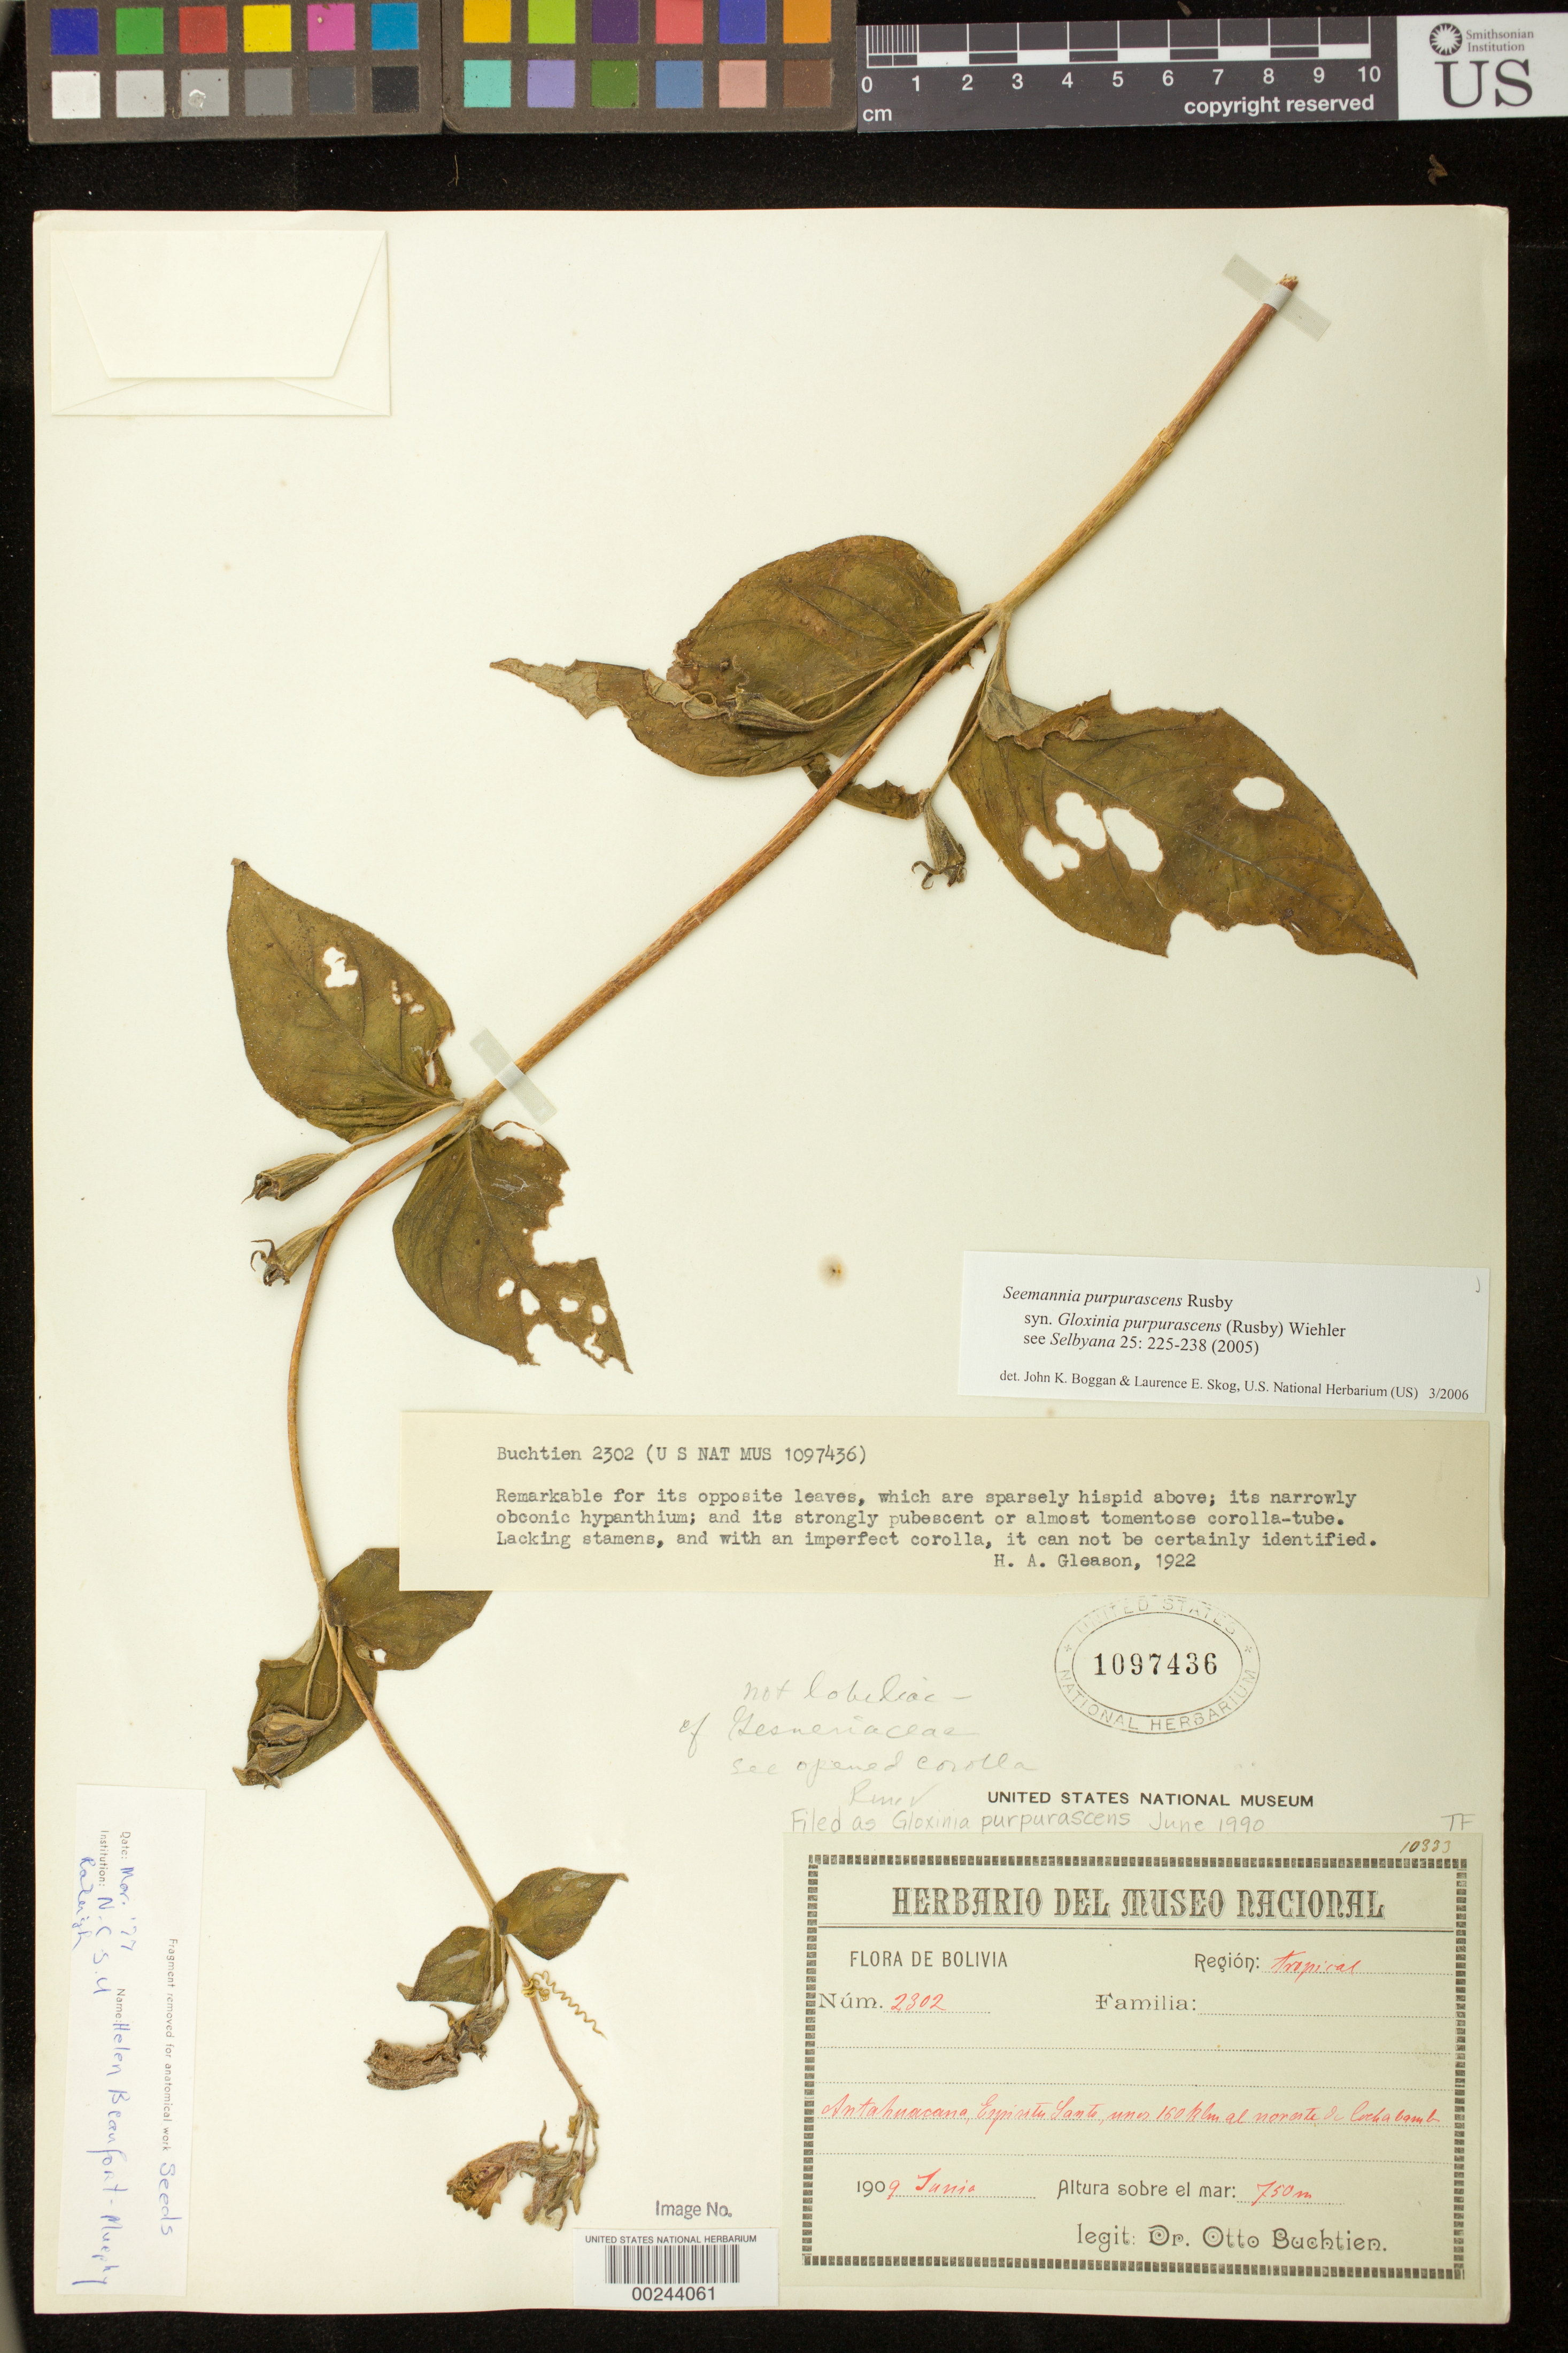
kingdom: Plantae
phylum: Tracheophyta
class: Magnoliopsida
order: Lamiales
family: Gesneriaceae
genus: Seemannia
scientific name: Seemannia purpurascens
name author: Rusby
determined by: Boggan, J. K.; Skog, L. E.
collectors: O. Buchtien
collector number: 2302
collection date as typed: Jun 1909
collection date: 1909-06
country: Bolivia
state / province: Cochabamba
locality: Antahuacana, Espiritu Santo, 160 km NE of Cochabamba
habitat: Tropical region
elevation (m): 750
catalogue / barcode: US 1097436